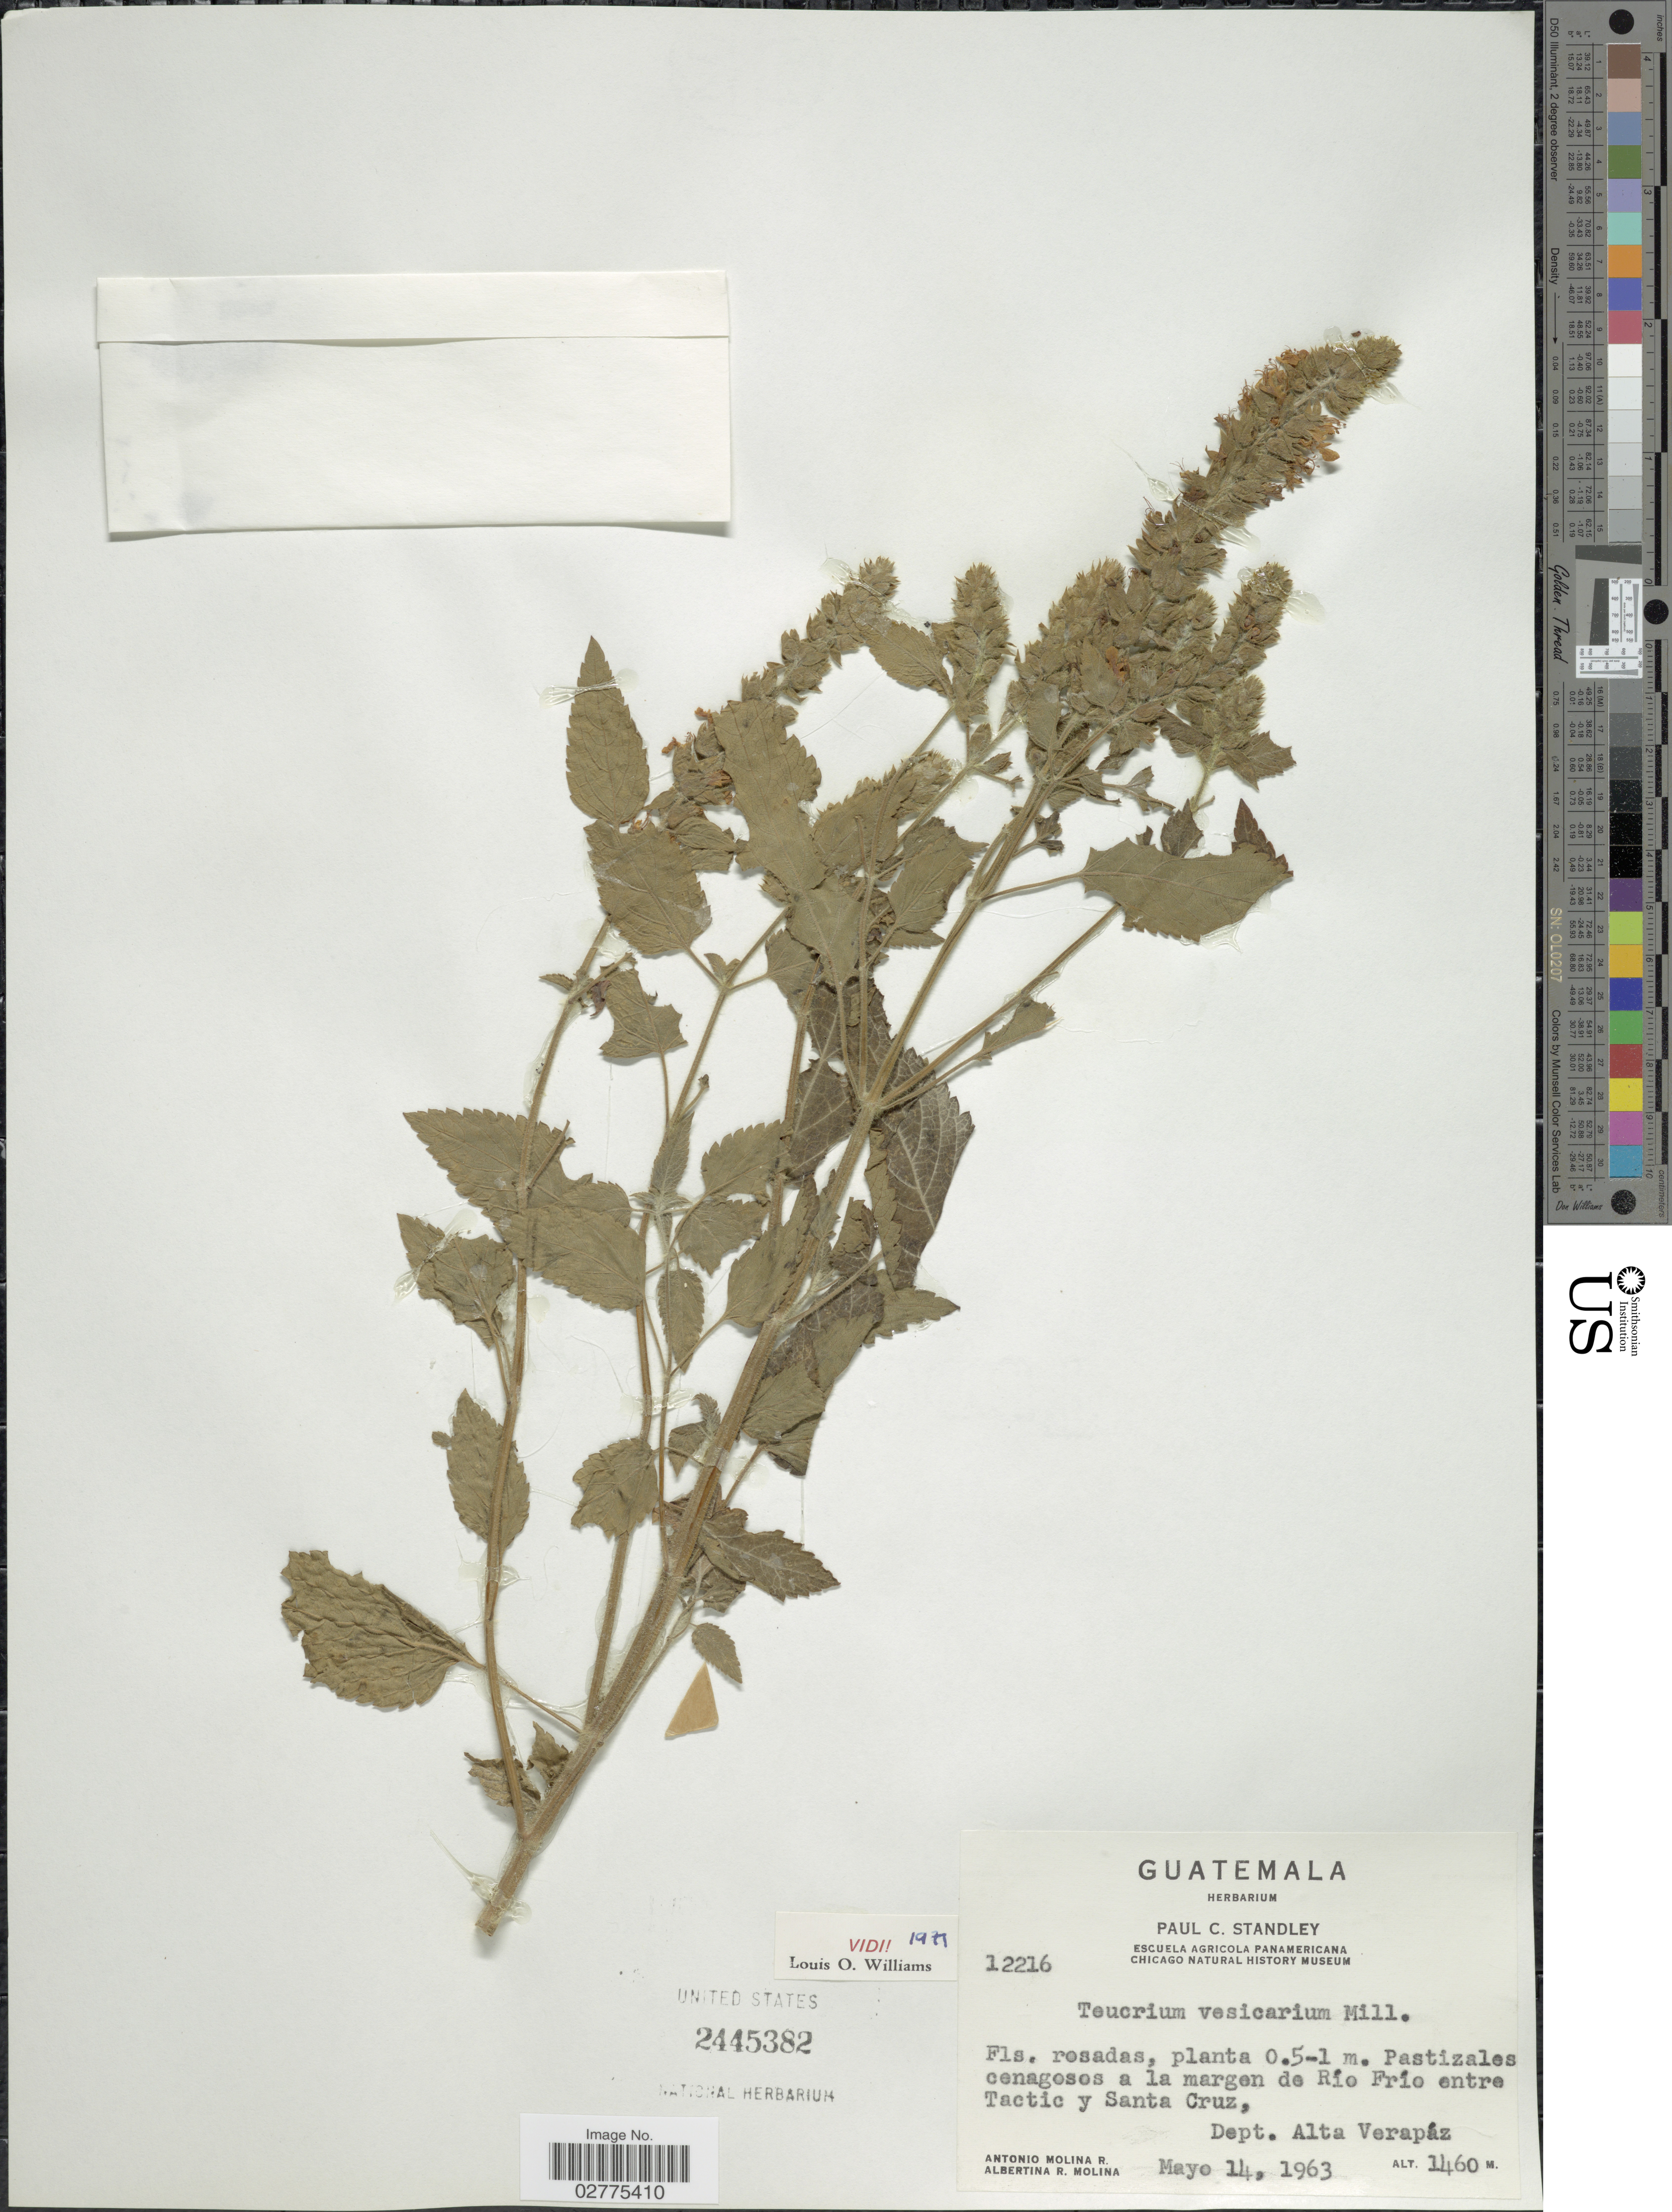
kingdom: Plantae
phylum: Tracheophyta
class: Magnoliopsida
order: Lamiales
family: Lamiaceae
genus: Teucrium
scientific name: Teucrium vesicarium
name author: Mill.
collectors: A. Molina R. & A. R. Molina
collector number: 12216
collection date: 1963-05-14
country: Guatemala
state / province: Alta Verapaz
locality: Pastizales cenagosos a la margen de Río Frío entre Tactic y Santa Cruz, Dept. Alta Verapáz.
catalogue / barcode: US 2445382